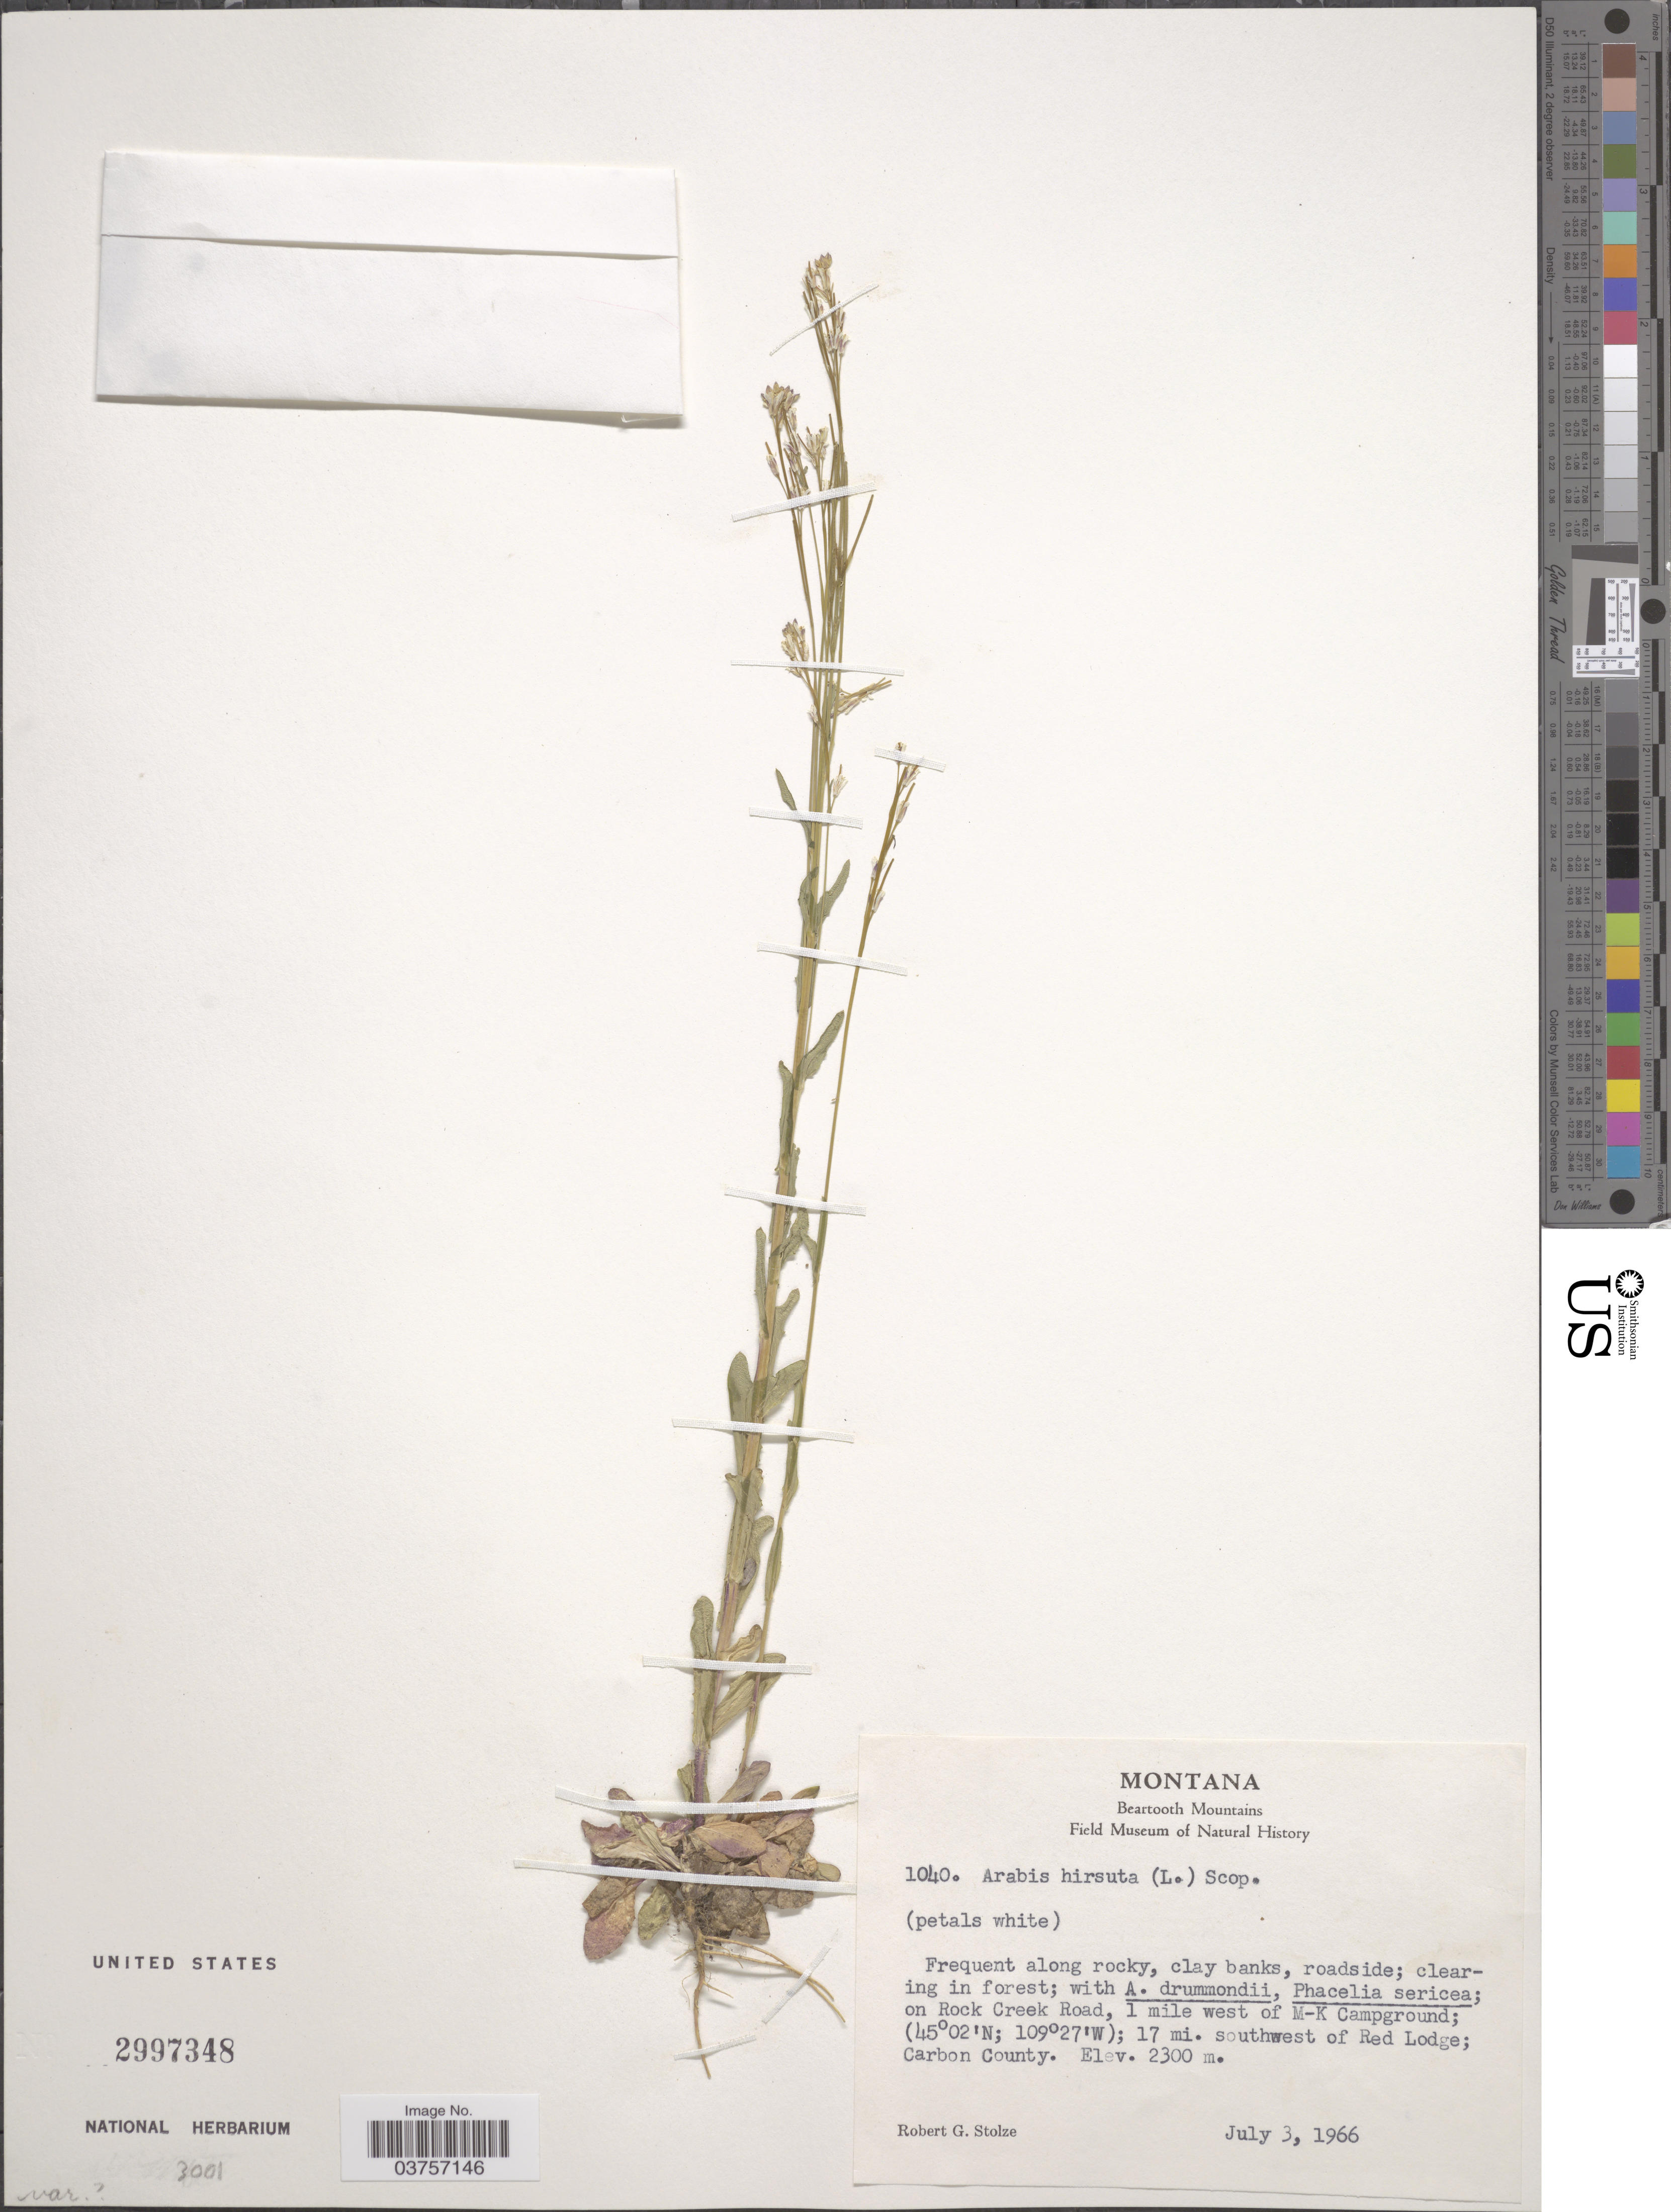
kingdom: Plantae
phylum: Tracheophyta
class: Magnoliopsida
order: Brassicales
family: Brassicaceae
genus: Arabis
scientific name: Arabis hirsuta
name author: (L.) Scop.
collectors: R. G. Stolze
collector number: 1040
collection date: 1966-07-03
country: United States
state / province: Montana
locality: Beartooth Mountains. On Rocky Creek Road, 1 mile west of M-K Campground; 17 mi. southwest of Red Lodge; Carbon County.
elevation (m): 2300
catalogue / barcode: US 2997348